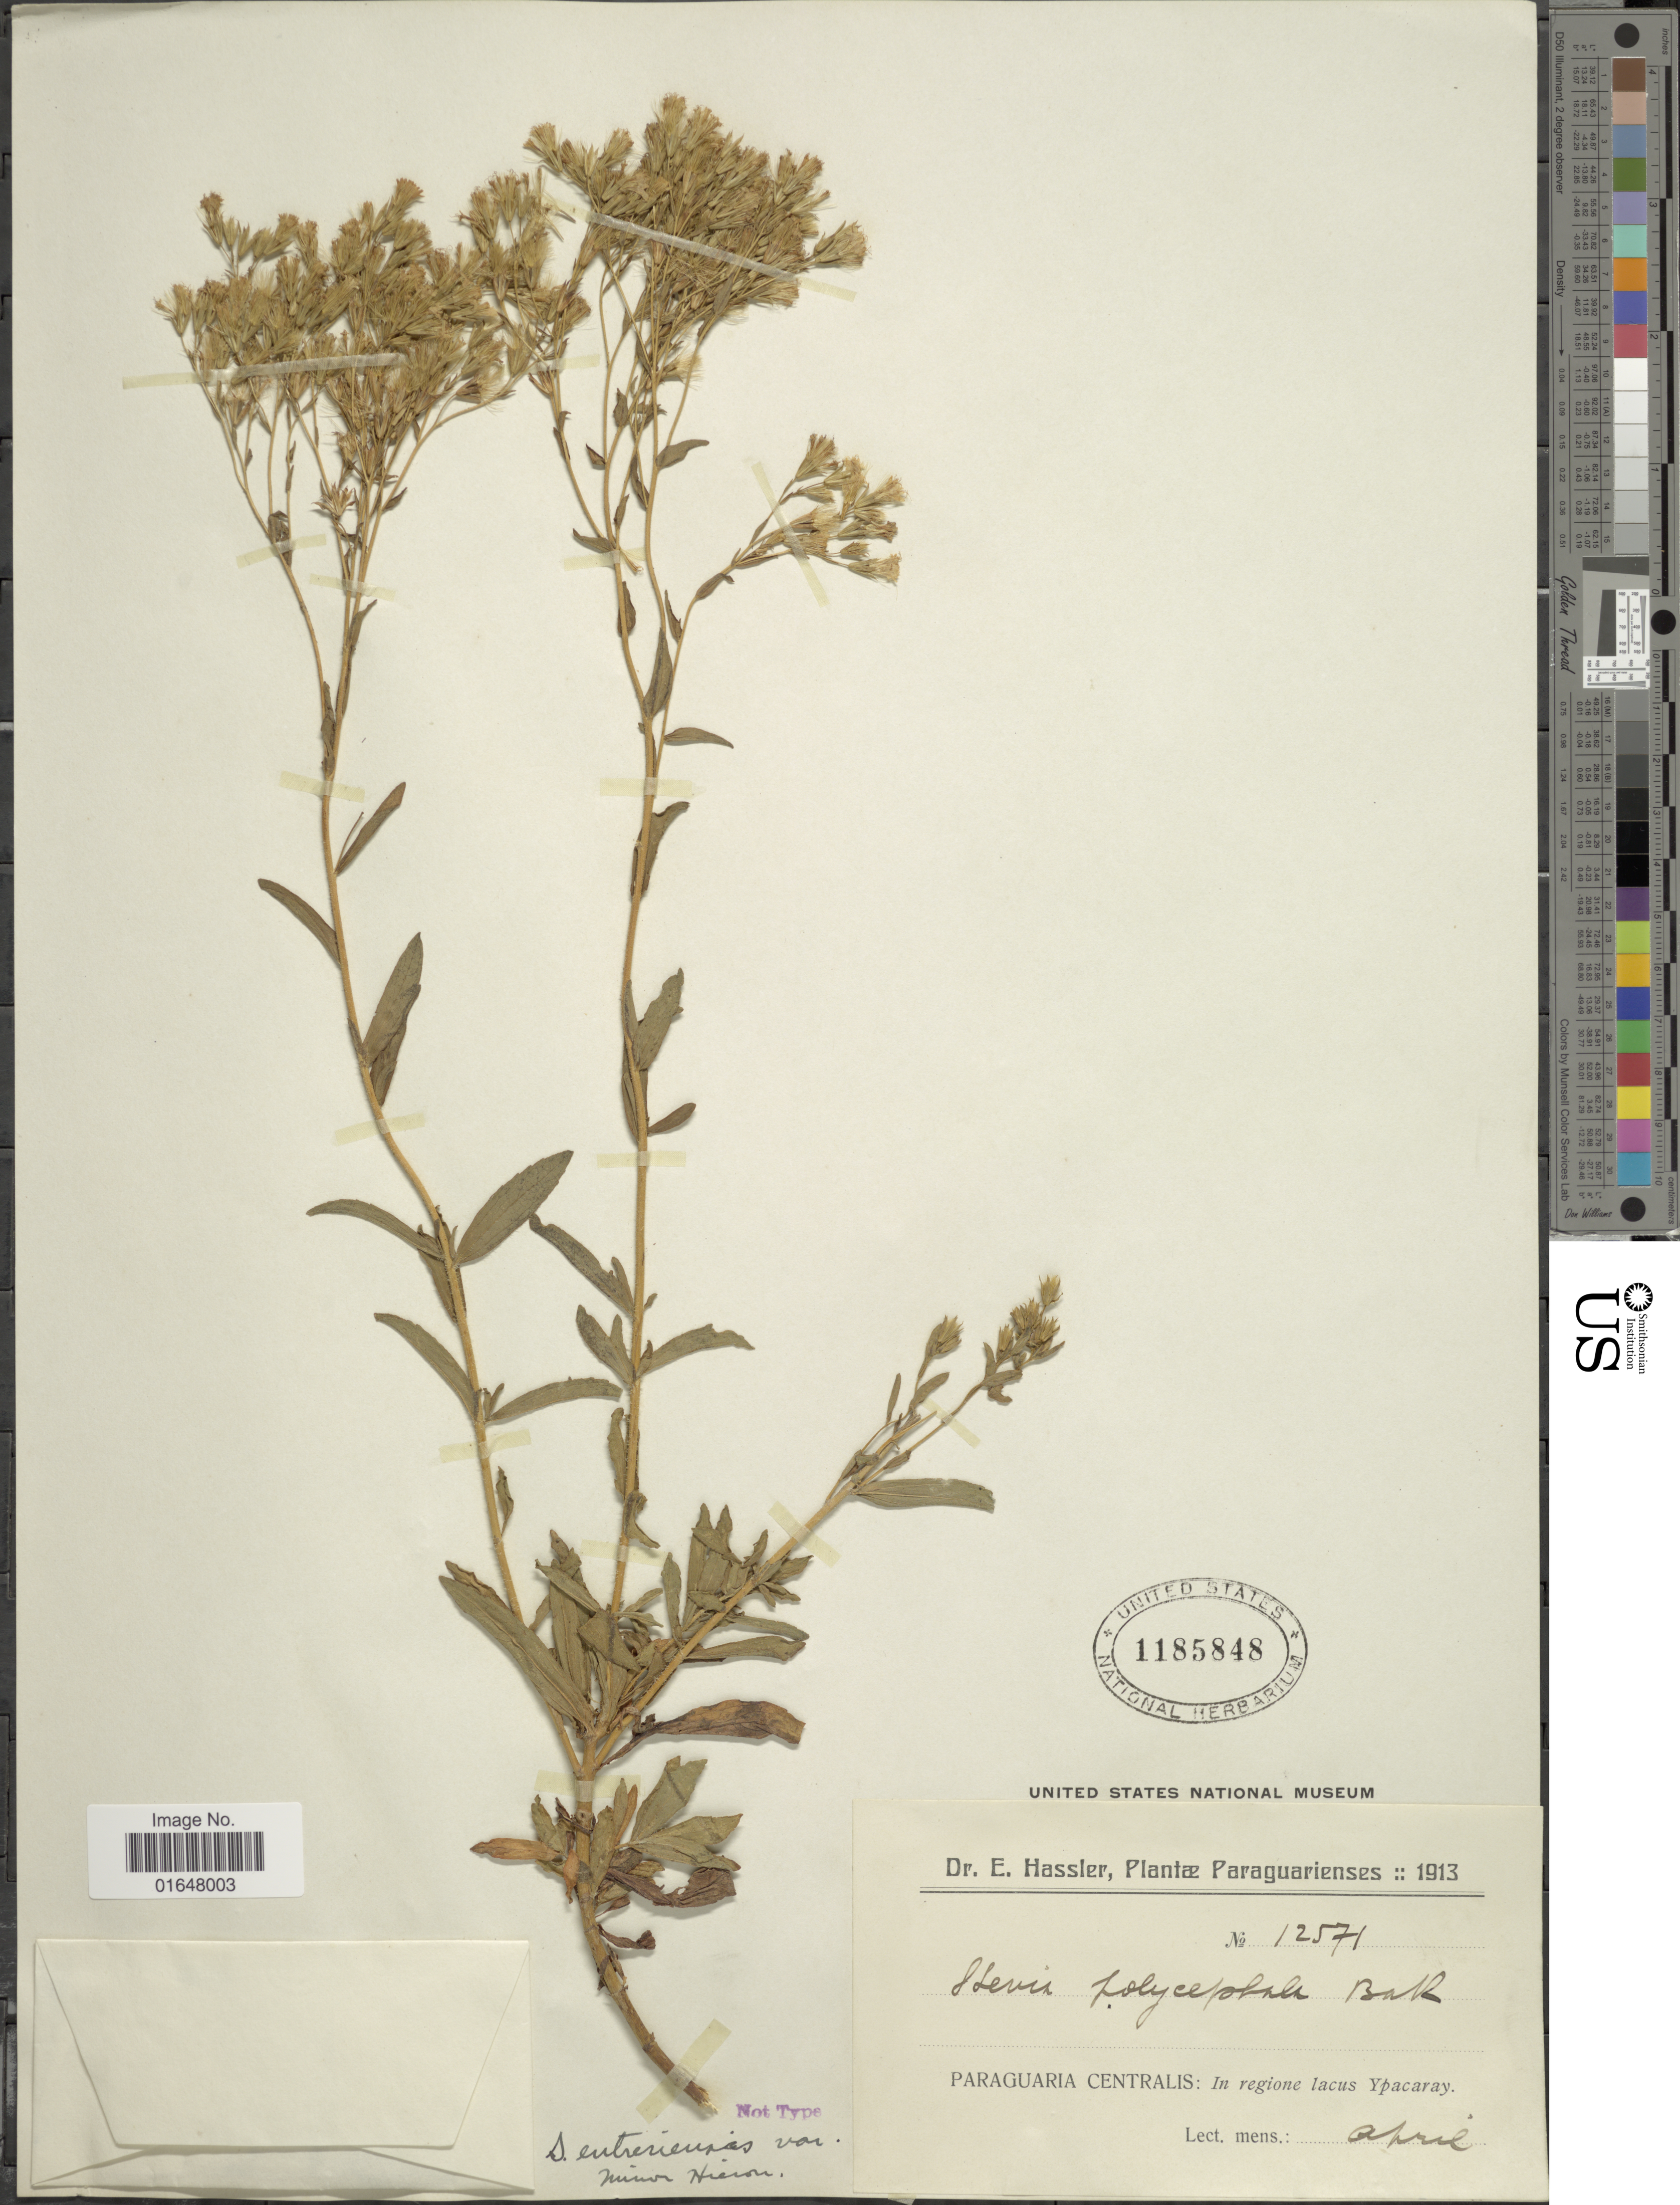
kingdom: Plantae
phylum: Tracheophyta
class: Magnoliopsida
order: Asterales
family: Asteraceae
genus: Stevia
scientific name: Stevia entreriensis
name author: Hieron.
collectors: E. Hassler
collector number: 12571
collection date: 1913-04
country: Paraguay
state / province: Paraguari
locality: Paraguaria Centralis, Ypacaray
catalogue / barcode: US 1185848